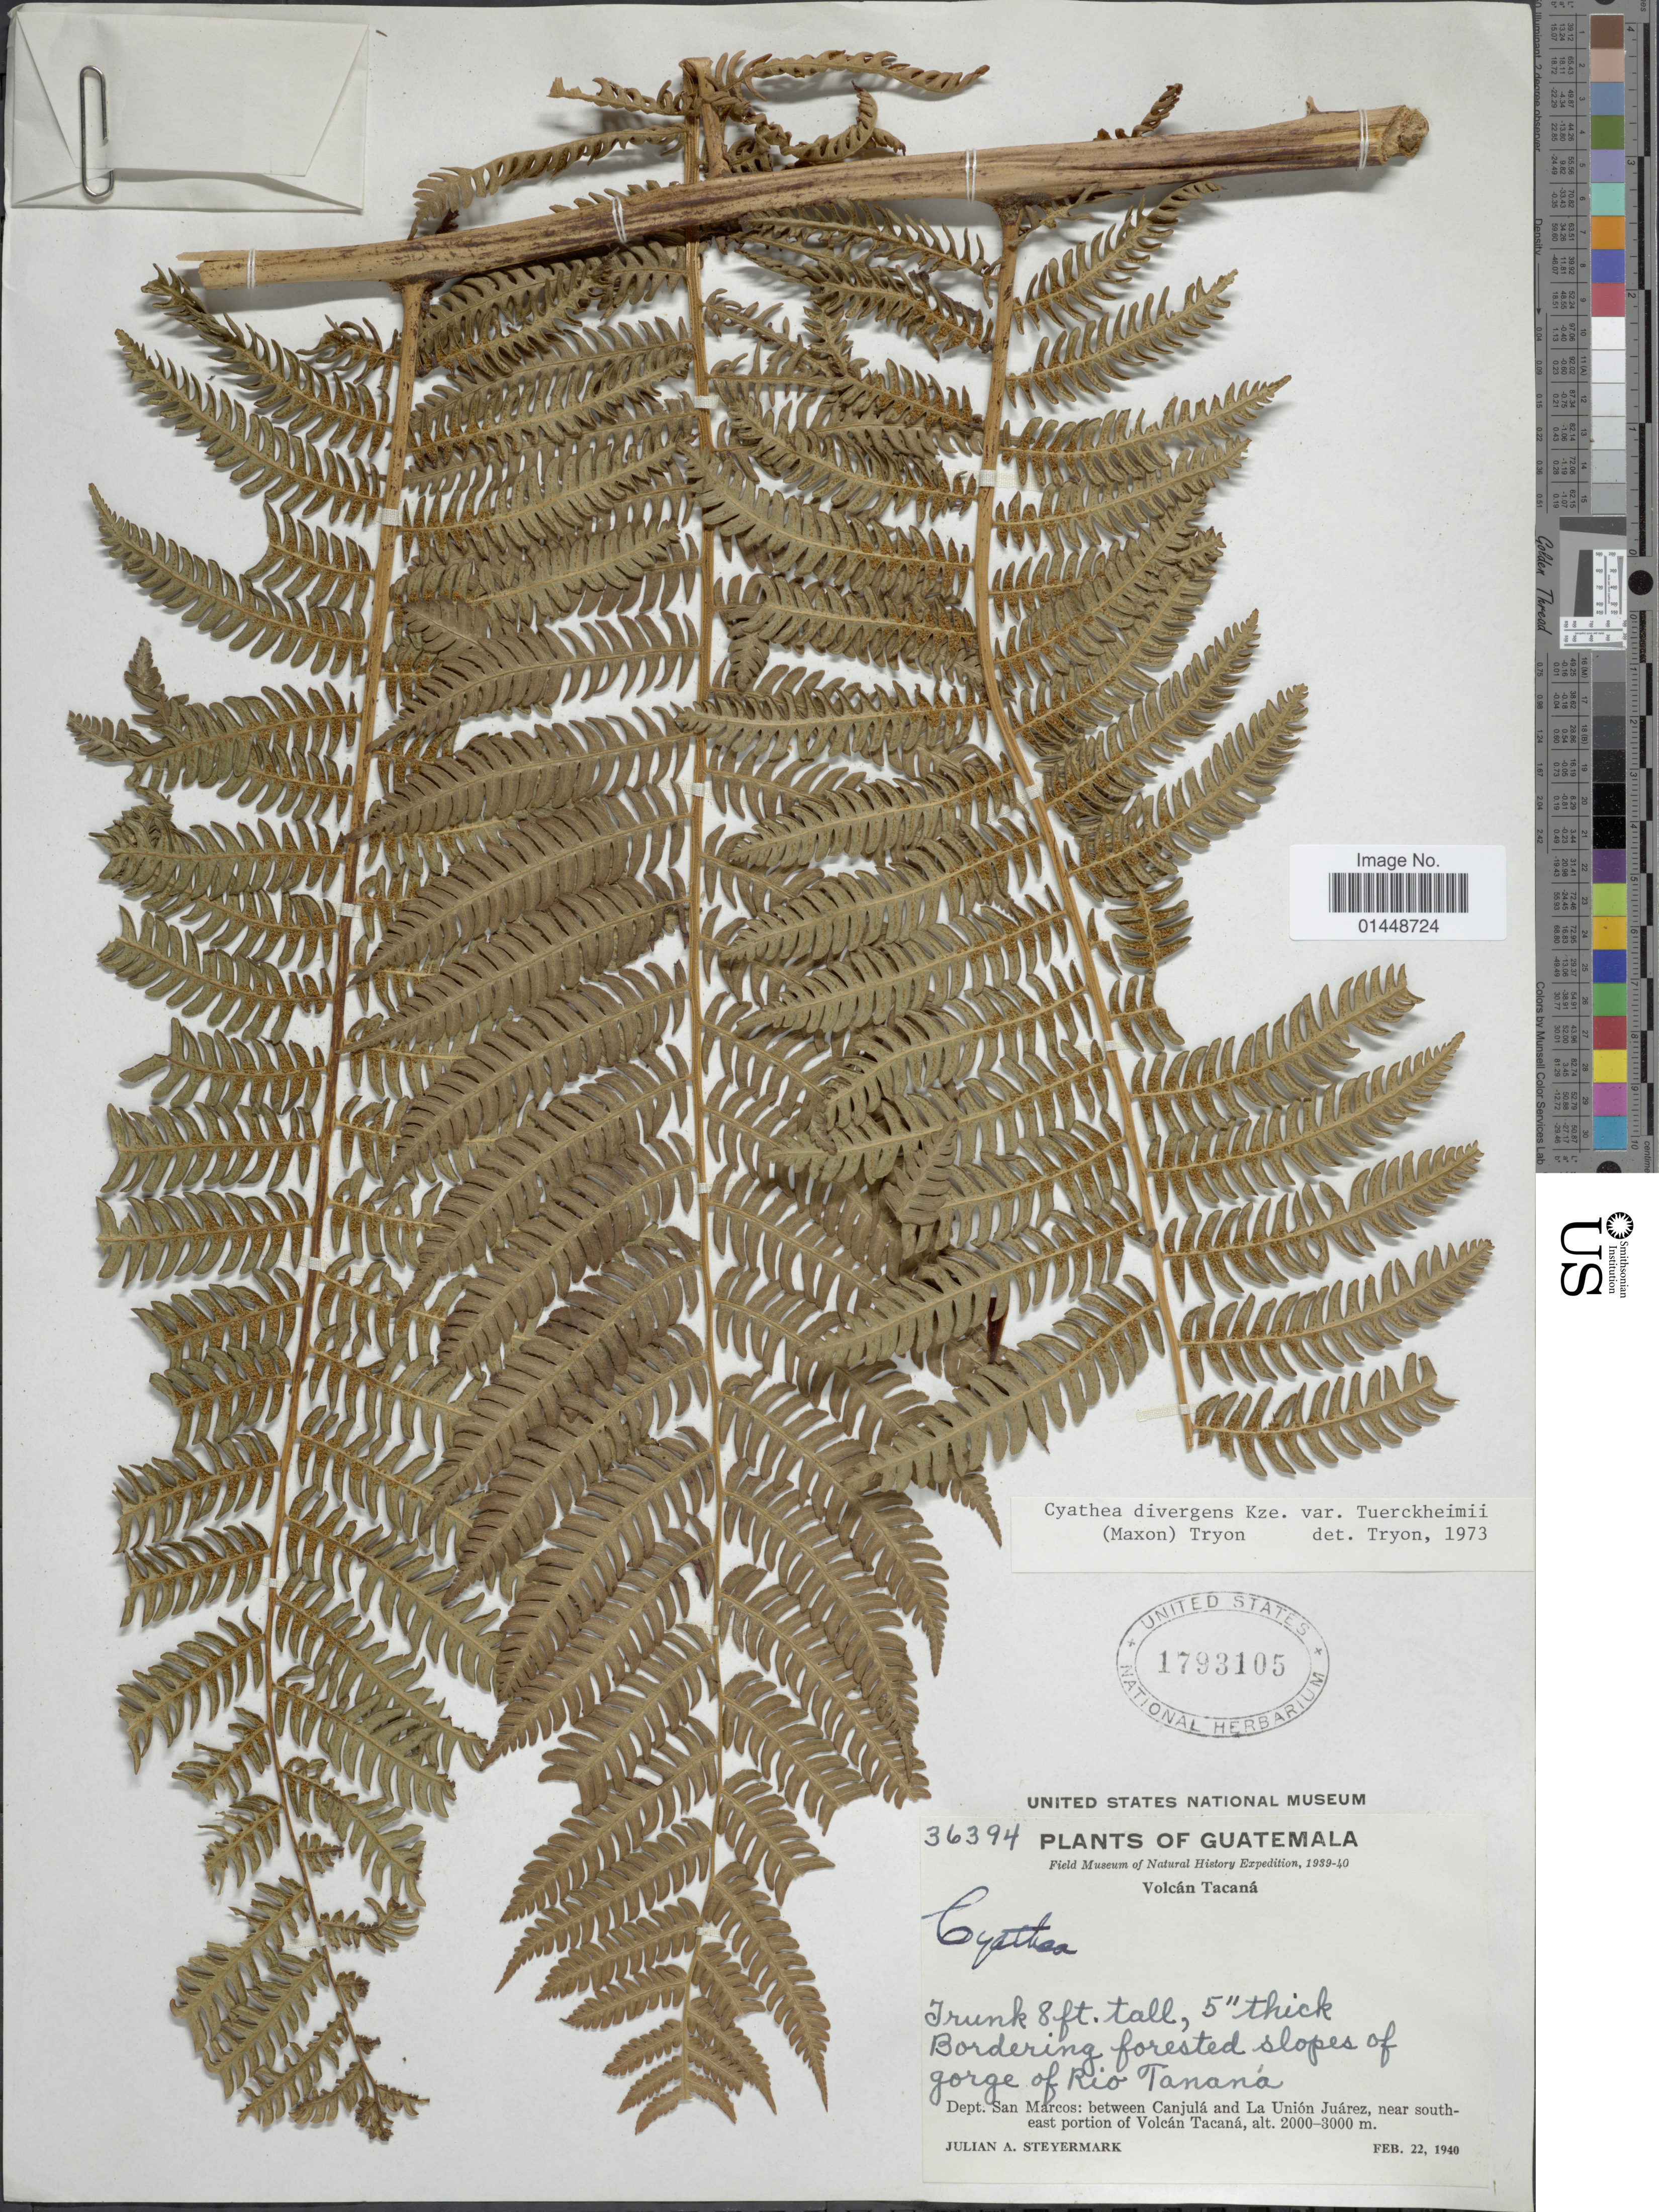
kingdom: Plantae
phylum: Tracheophyta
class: Polypodiopsida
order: Cyatheales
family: Cyatheaceae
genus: Cyathea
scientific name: Cyathea divergens var. tuerckheimii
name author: (Maxon) R.M. Tryon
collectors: J. Steyermark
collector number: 36394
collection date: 1940-02-22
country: Guatemala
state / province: San Marcos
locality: Volcán Tacaná. Bordering forested slopes of gorge of Rio Tonaná. Dept. San Marcos: between Canjulá and la Unión Juárez, near south-east portion of Volcán Tacaná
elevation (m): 2000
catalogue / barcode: US 1793105